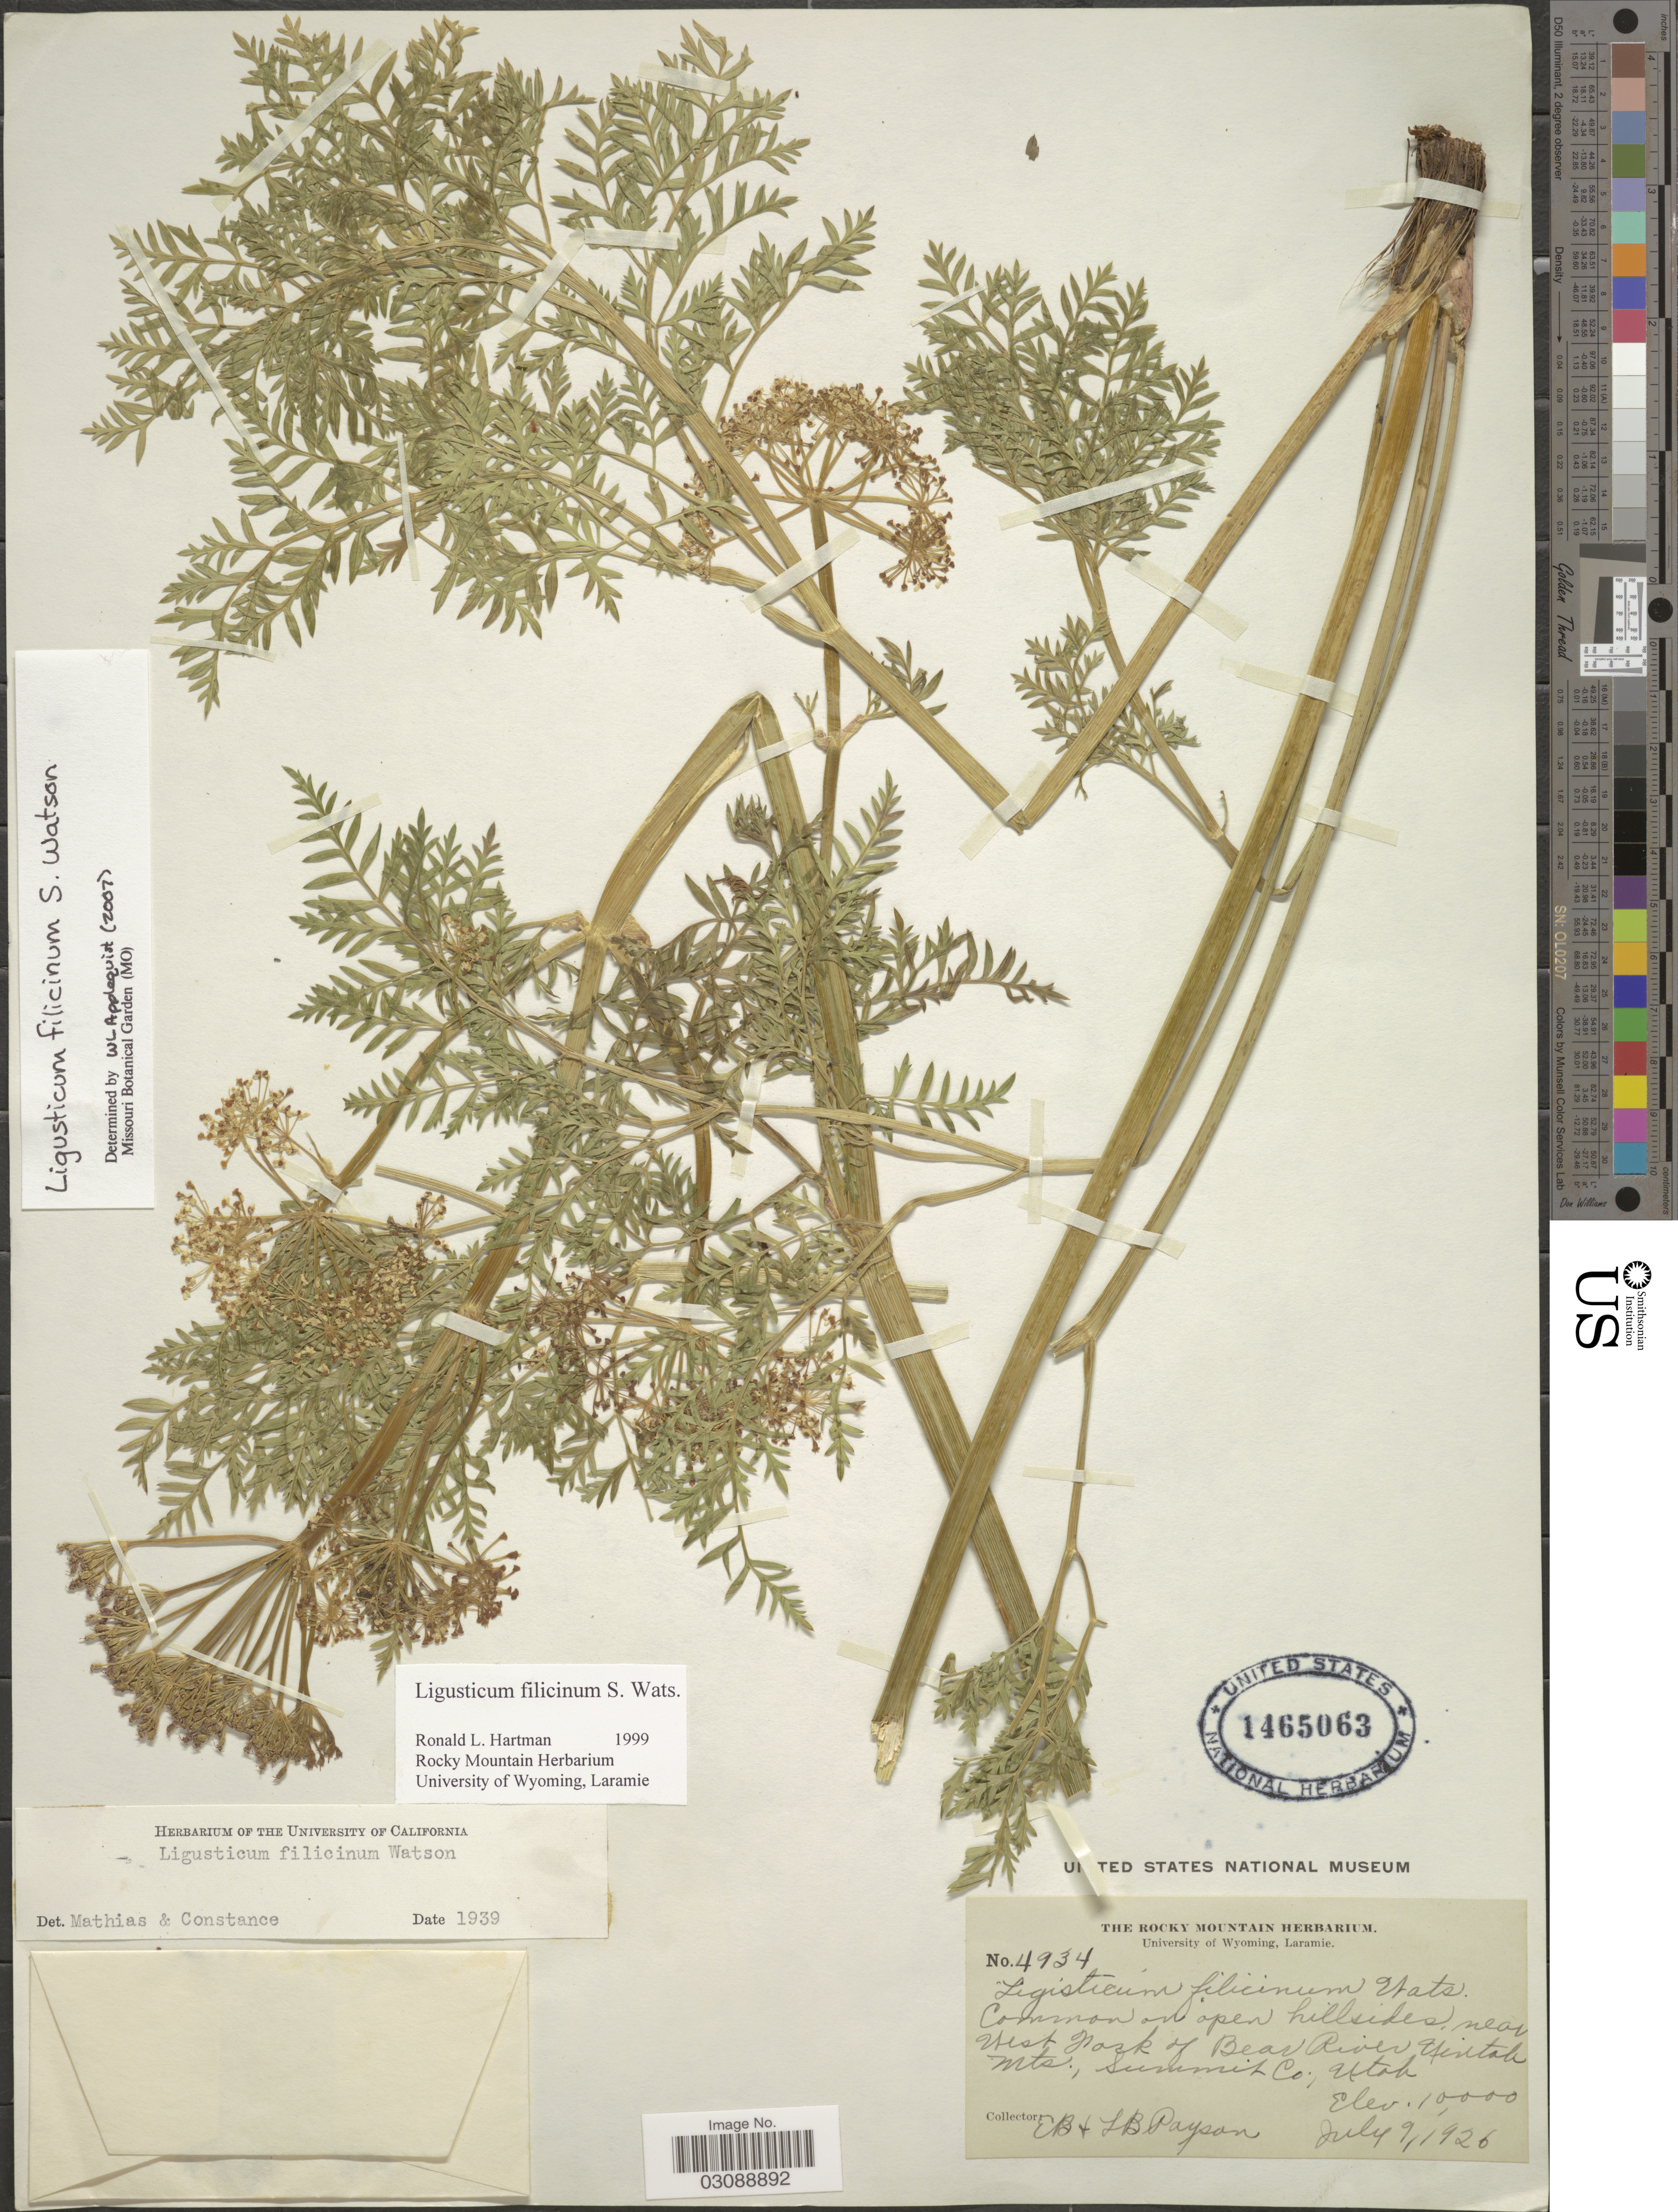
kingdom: Plantae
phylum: Tracheophyta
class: Magnoliopsida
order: Apiales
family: Apiaceae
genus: Ligusticum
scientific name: Ligusticum filicinum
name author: S. Watson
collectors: E. B. Payson & L. Payson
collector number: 4934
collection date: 1926-07-09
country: United States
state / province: Utah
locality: Near West Fork of Bear River Uintah Mts., Summit Co.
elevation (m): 3048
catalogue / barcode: US 1465063